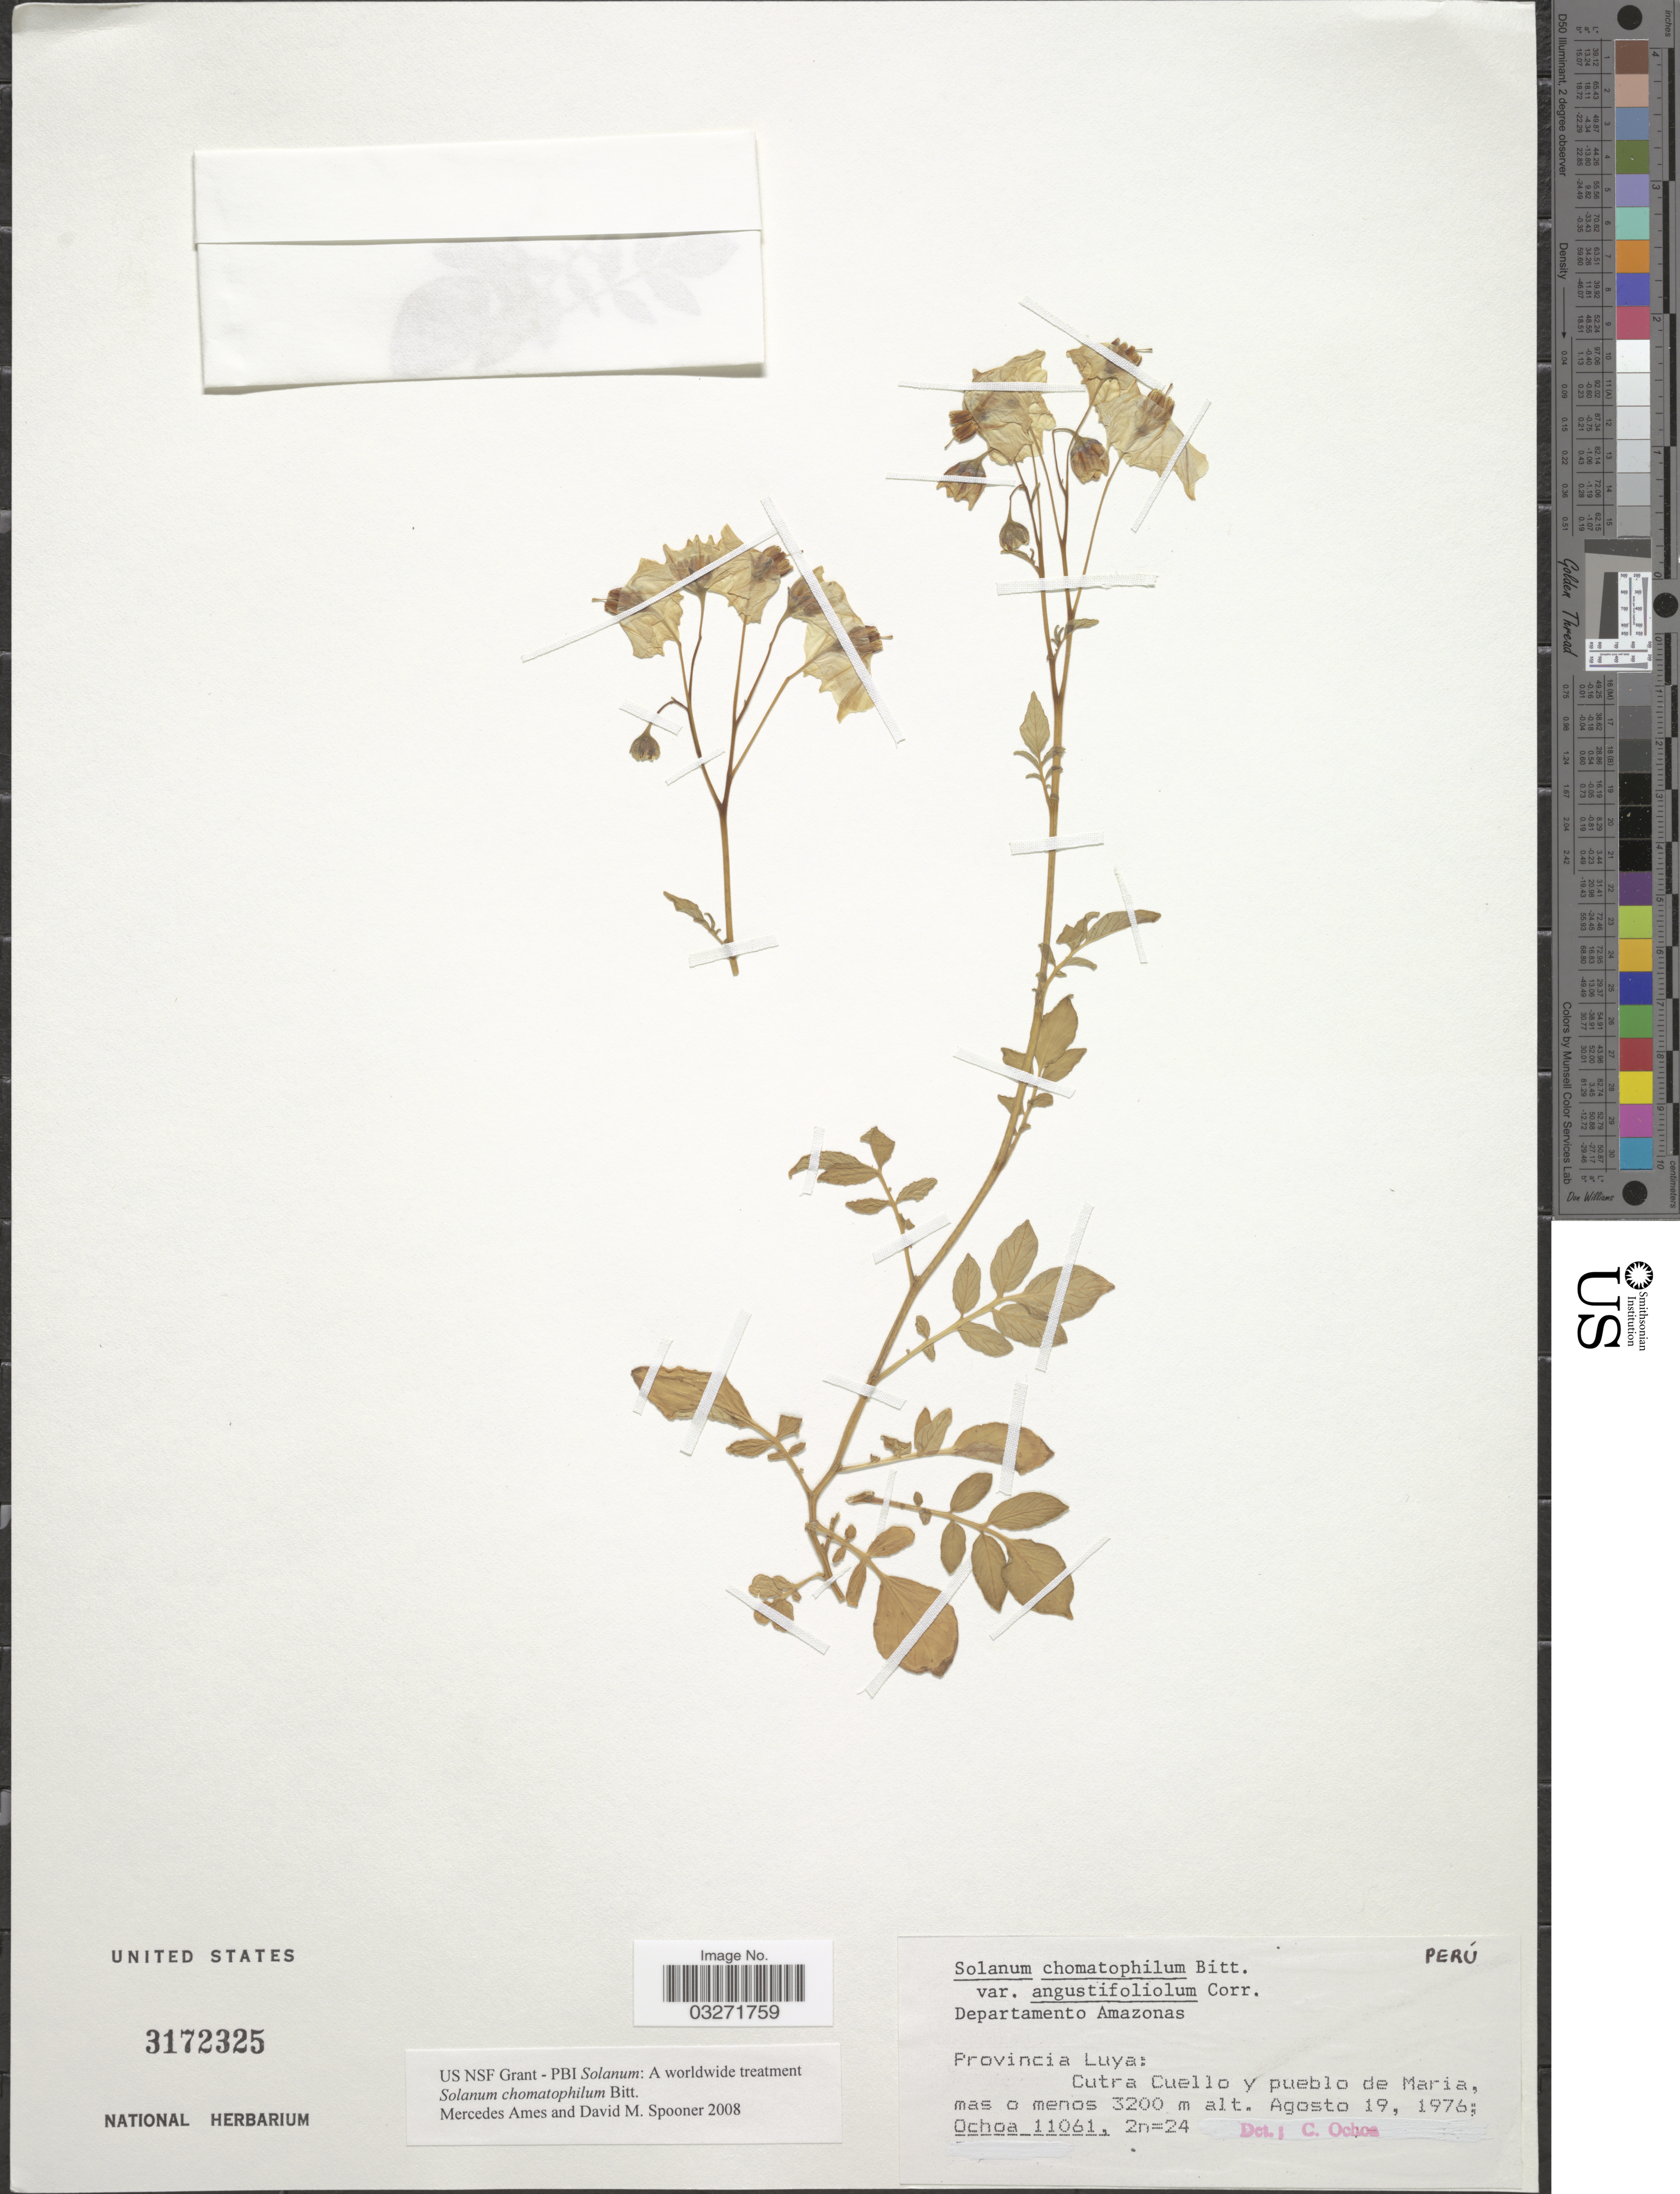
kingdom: Plantae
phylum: Tracheophyta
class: Magnoliopsida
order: Solanales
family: Solanaceae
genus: Solanum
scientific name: Solanum chomatophilum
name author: Bitter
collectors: -. Ochoa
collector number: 11061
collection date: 1976-08-19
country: Peru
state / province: Amazonas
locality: Departamento Amazonas. Provincia Luya: Cutra Cuello y pueblo de Maria.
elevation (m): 3200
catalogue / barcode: US 3172325